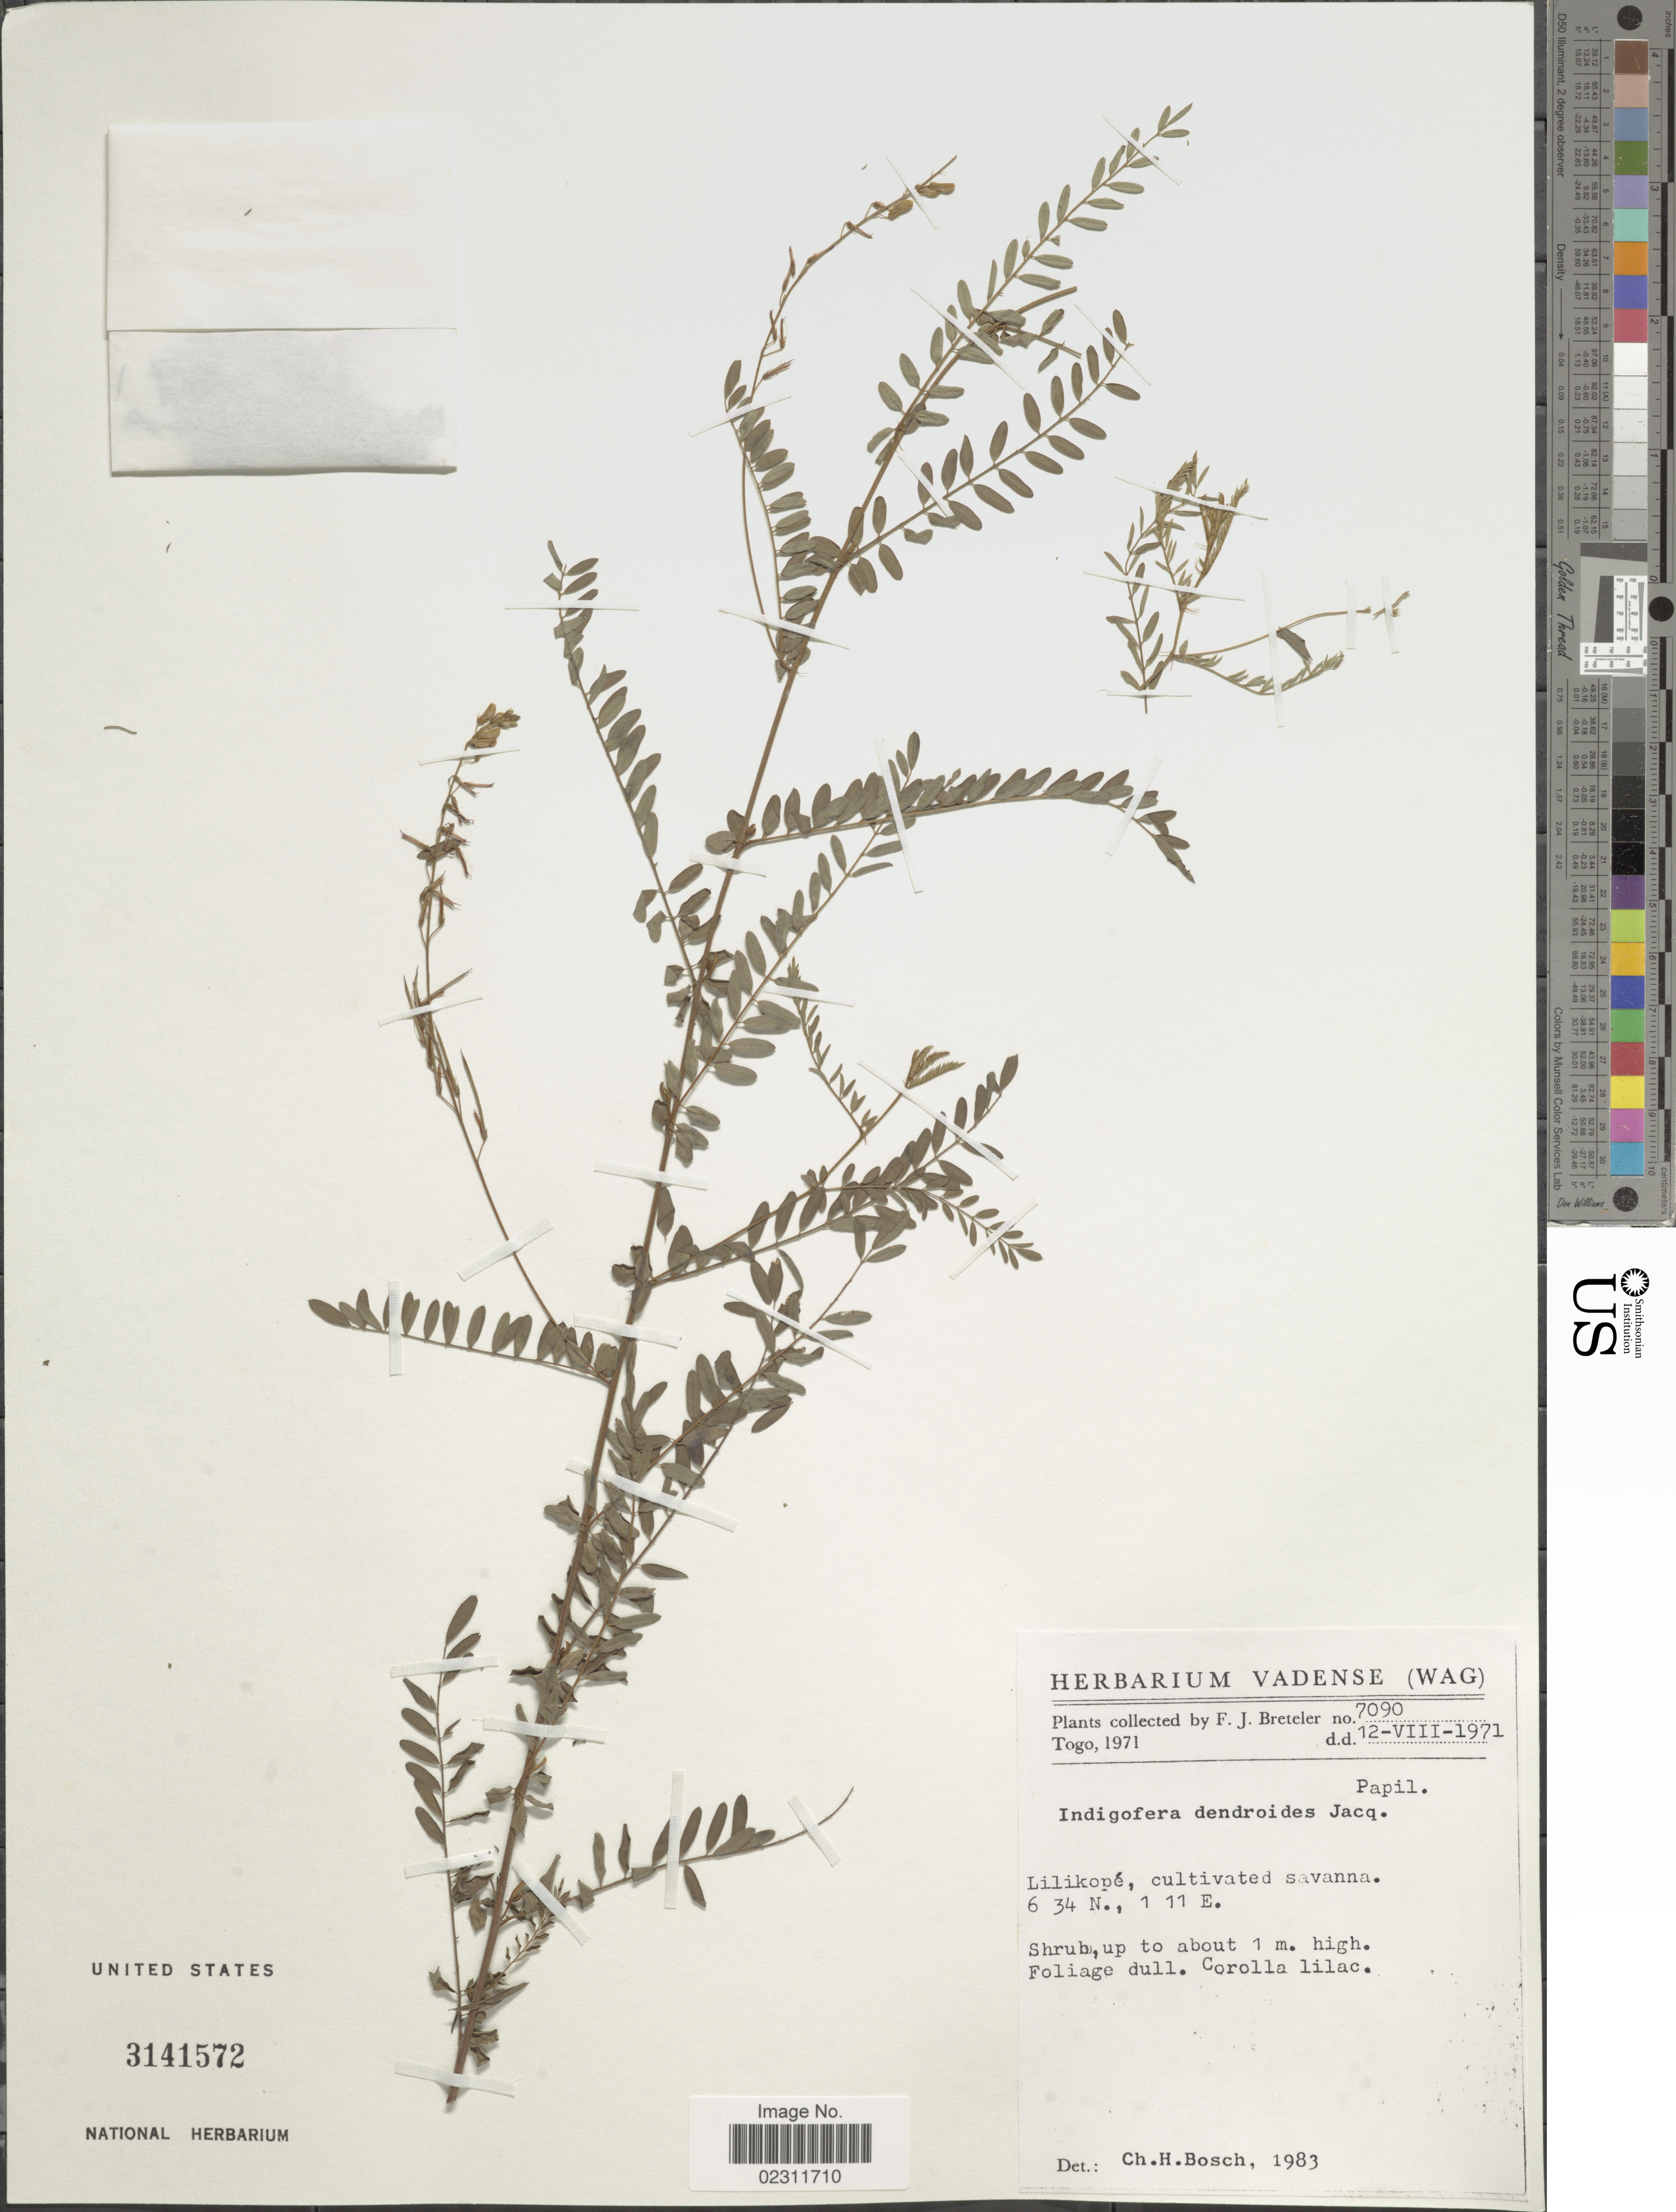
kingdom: Plantae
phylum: Tracheophyta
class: Magnoliopsida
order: Fabales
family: Fabaceae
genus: Indigofera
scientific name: Indigofera dendroides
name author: Jacq.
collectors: F. J. Breteler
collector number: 7090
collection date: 1971-08-12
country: Togo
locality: Lilikope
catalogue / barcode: US 3141572